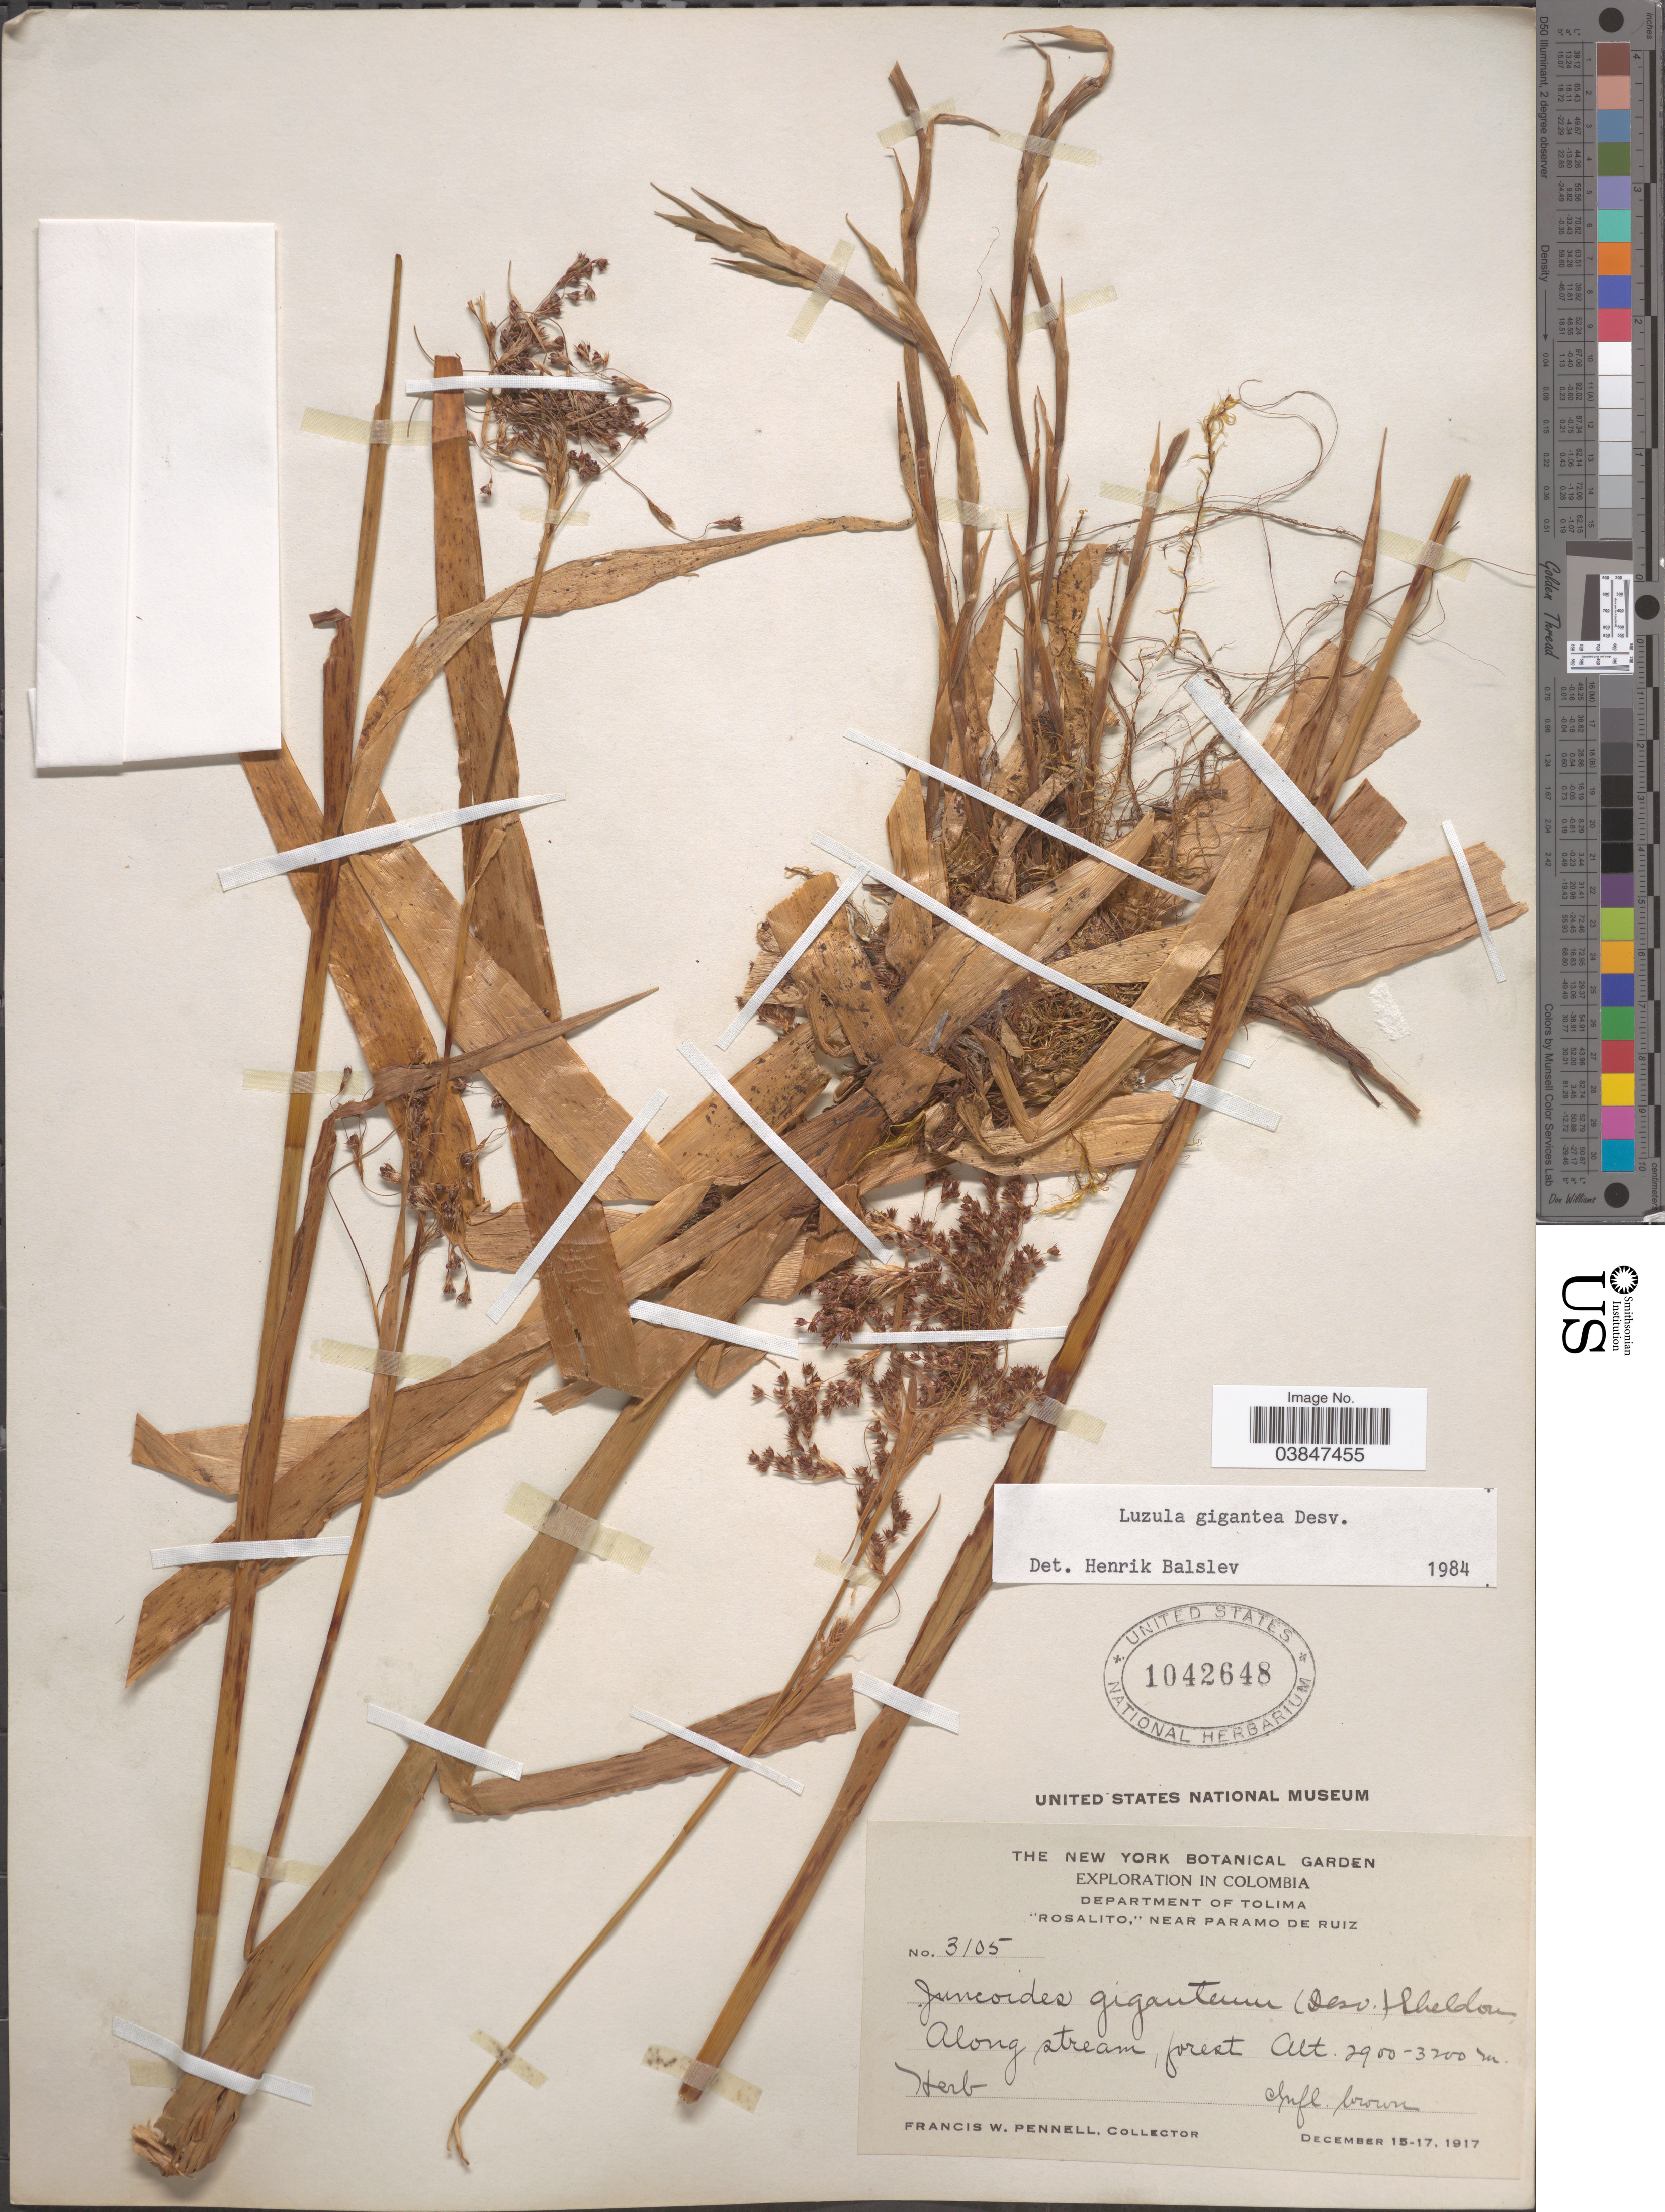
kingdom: Plantae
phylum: Tracheophyta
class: Liliopsida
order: Poales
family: Juncaceae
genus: Luzula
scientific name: Luzula gigantea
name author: Desv.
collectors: F. W. Pennell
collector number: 3105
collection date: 1917-12-15/1917-12-17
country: Colombia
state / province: Tolima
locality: Department of Tolima. "Rosalito,"near Paramo de Ruiz.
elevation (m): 2900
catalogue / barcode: US 1042648